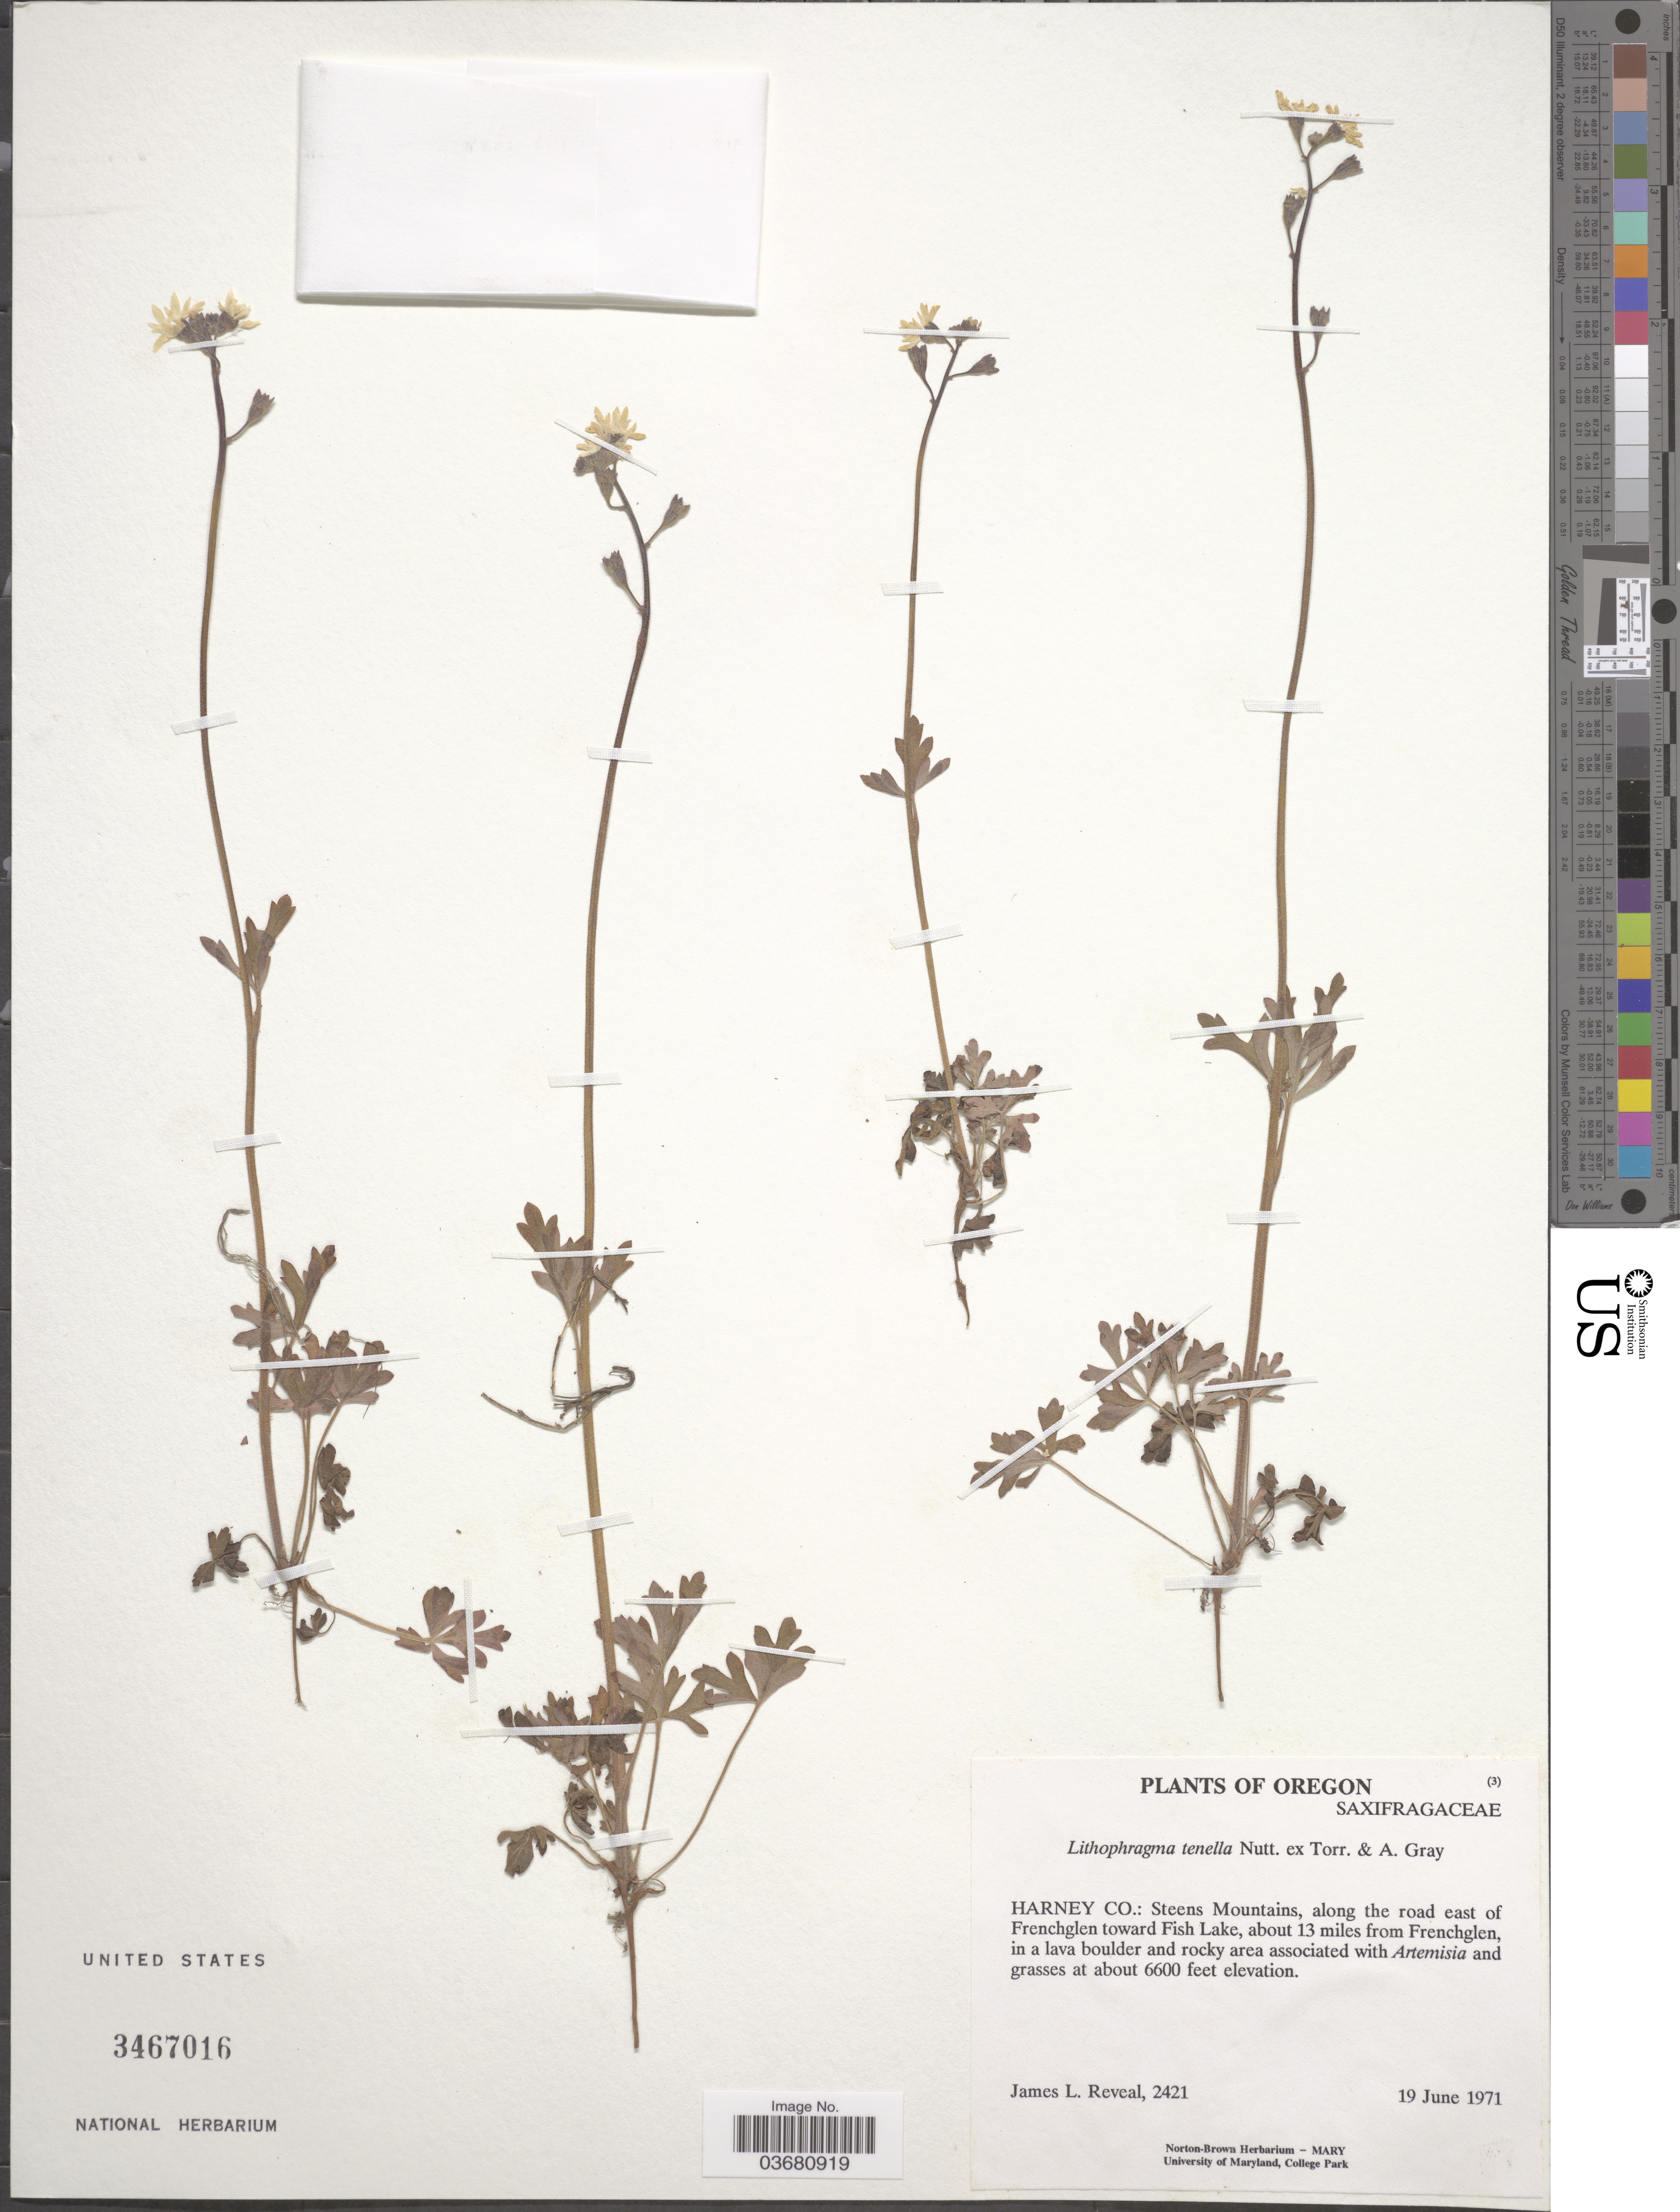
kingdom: Plantae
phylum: Tracheophyta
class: Magnoliopsida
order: Saxifragales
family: Saxifragaceae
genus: Lithophragma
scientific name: Lithophragma tenellum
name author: Nutt.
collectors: J. L. Reveal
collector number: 2421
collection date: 1971-06-19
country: United States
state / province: Oregon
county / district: Harney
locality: Harney Co.: Steens Mountains, along the road east of Frenchglen toward Fish Lake, about 13 miles from Frenchglen.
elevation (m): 2012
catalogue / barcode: US 3467016